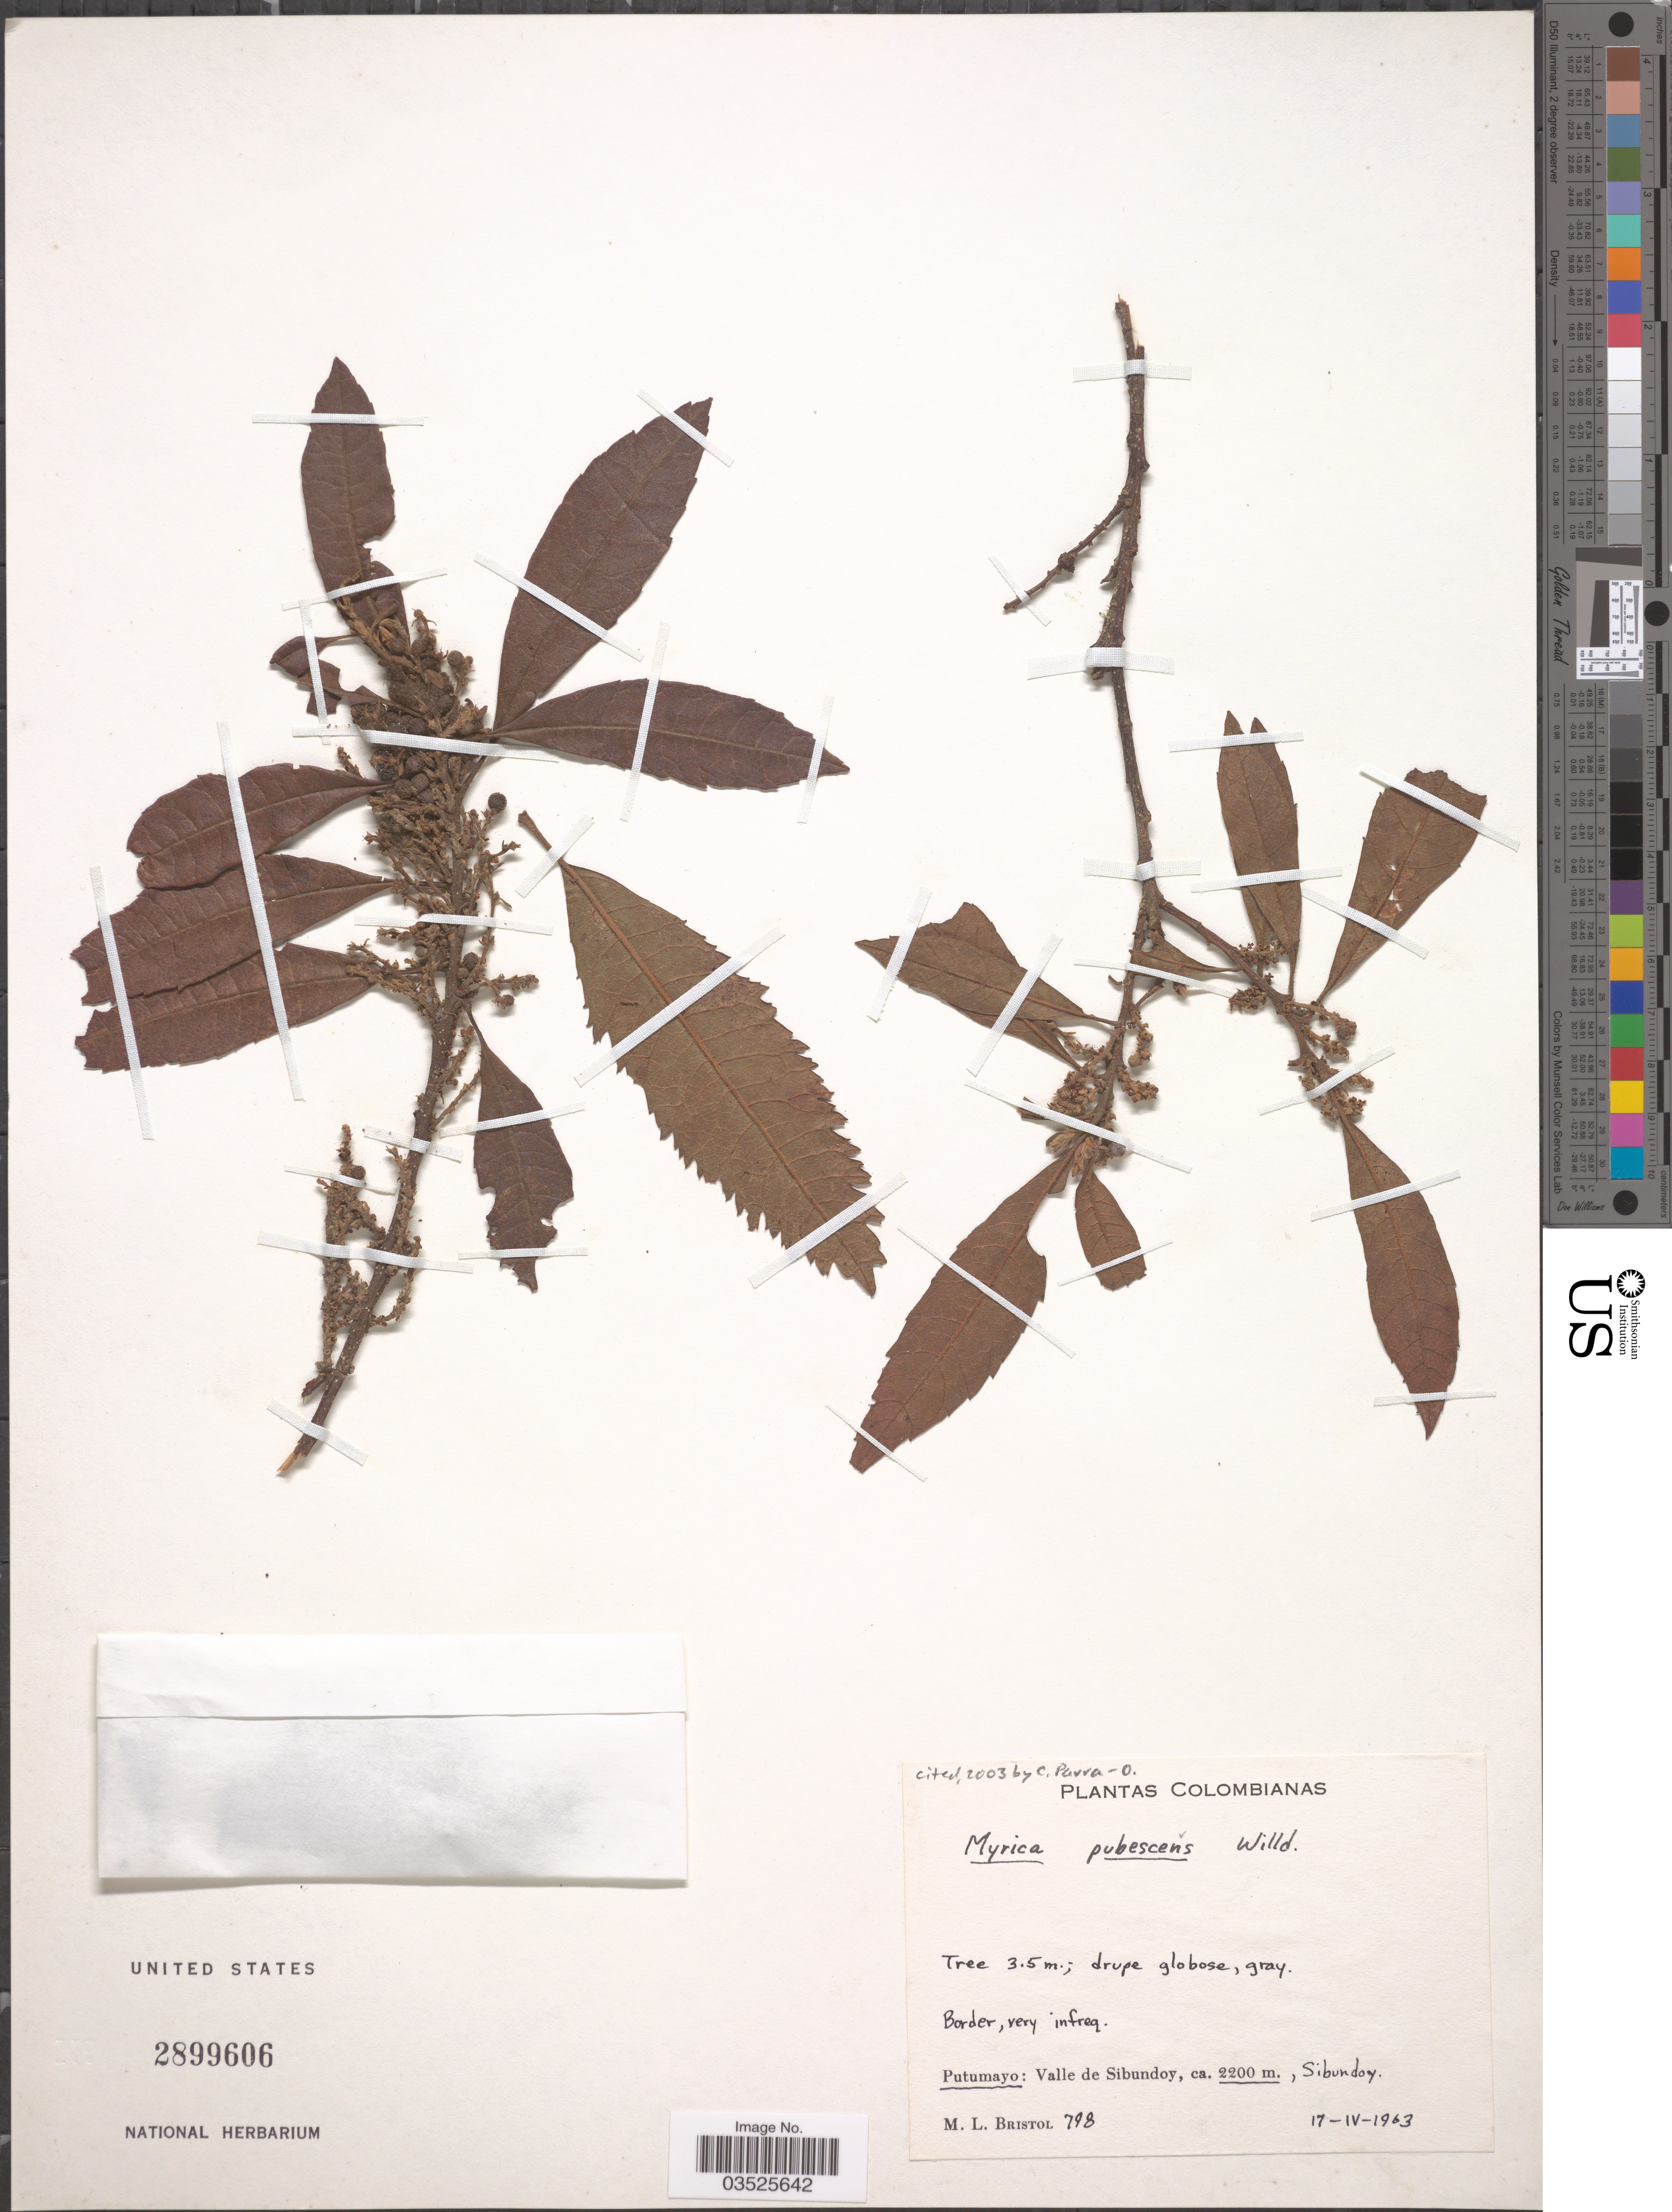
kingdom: Plantae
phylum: Tracheophyta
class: Magnoliopsida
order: Fagales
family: Myricaceae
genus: Morella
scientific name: Morella pubescens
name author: (Humb. & Bonpl. ex Willd.) Wilbur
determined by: Strong, M. T., (US), Smithsonian Institution - National Museum of Natural History (UNITED STATES)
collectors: M. L. Bristol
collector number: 798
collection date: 1963-04-17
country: Colombia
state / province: Putumayo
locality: Valle de Sibundoy, Sibundoy.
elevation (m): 2200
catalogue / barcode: US 2899606